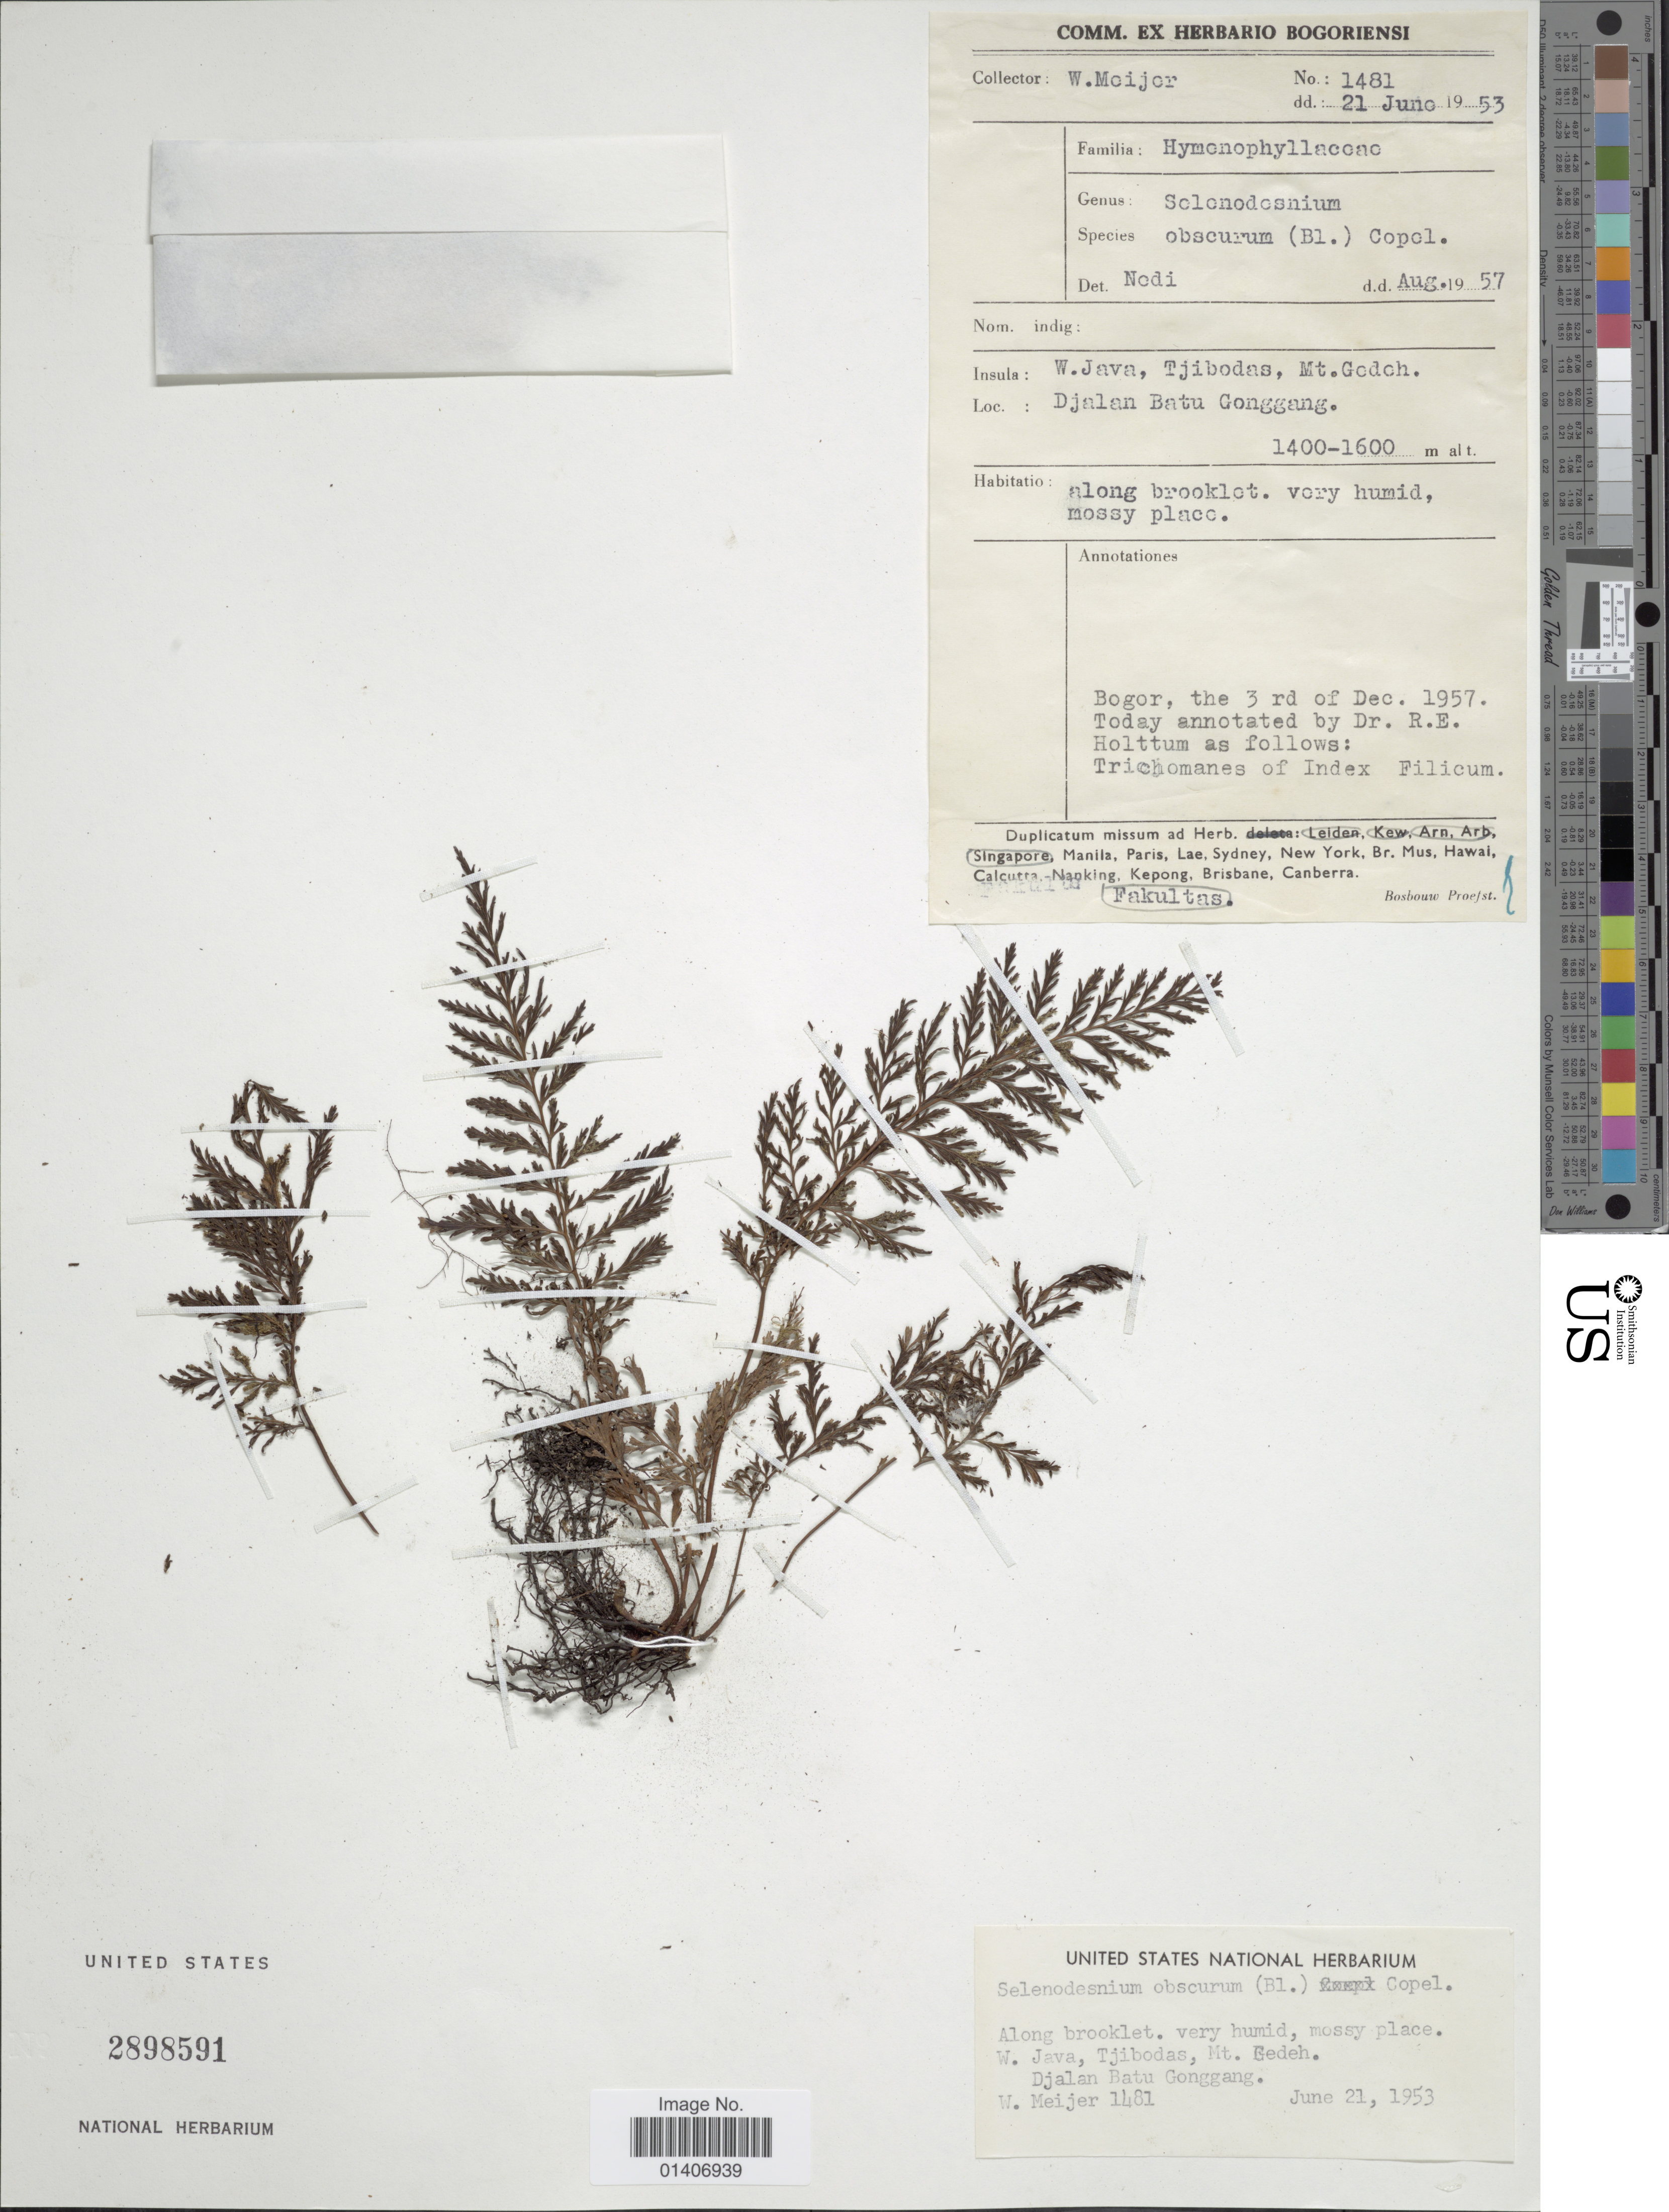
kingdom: Plantae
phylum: Tracheophyta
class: Polypodiopsida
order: Hymenophyllales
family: Hymenophyllaceae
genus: Abrodictyum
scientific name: Abrodictyum obscurum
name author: (Blume) Ebihara & K. Iwats.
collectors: W. Meijer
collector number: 1481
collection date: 1953-06-21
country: Indonesia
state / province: Java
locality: W. Java, Tjibodas, Mt. Gedeh, Djalan Batu Gonggan, along brooklot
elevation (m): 1400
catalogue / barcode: US 2898591